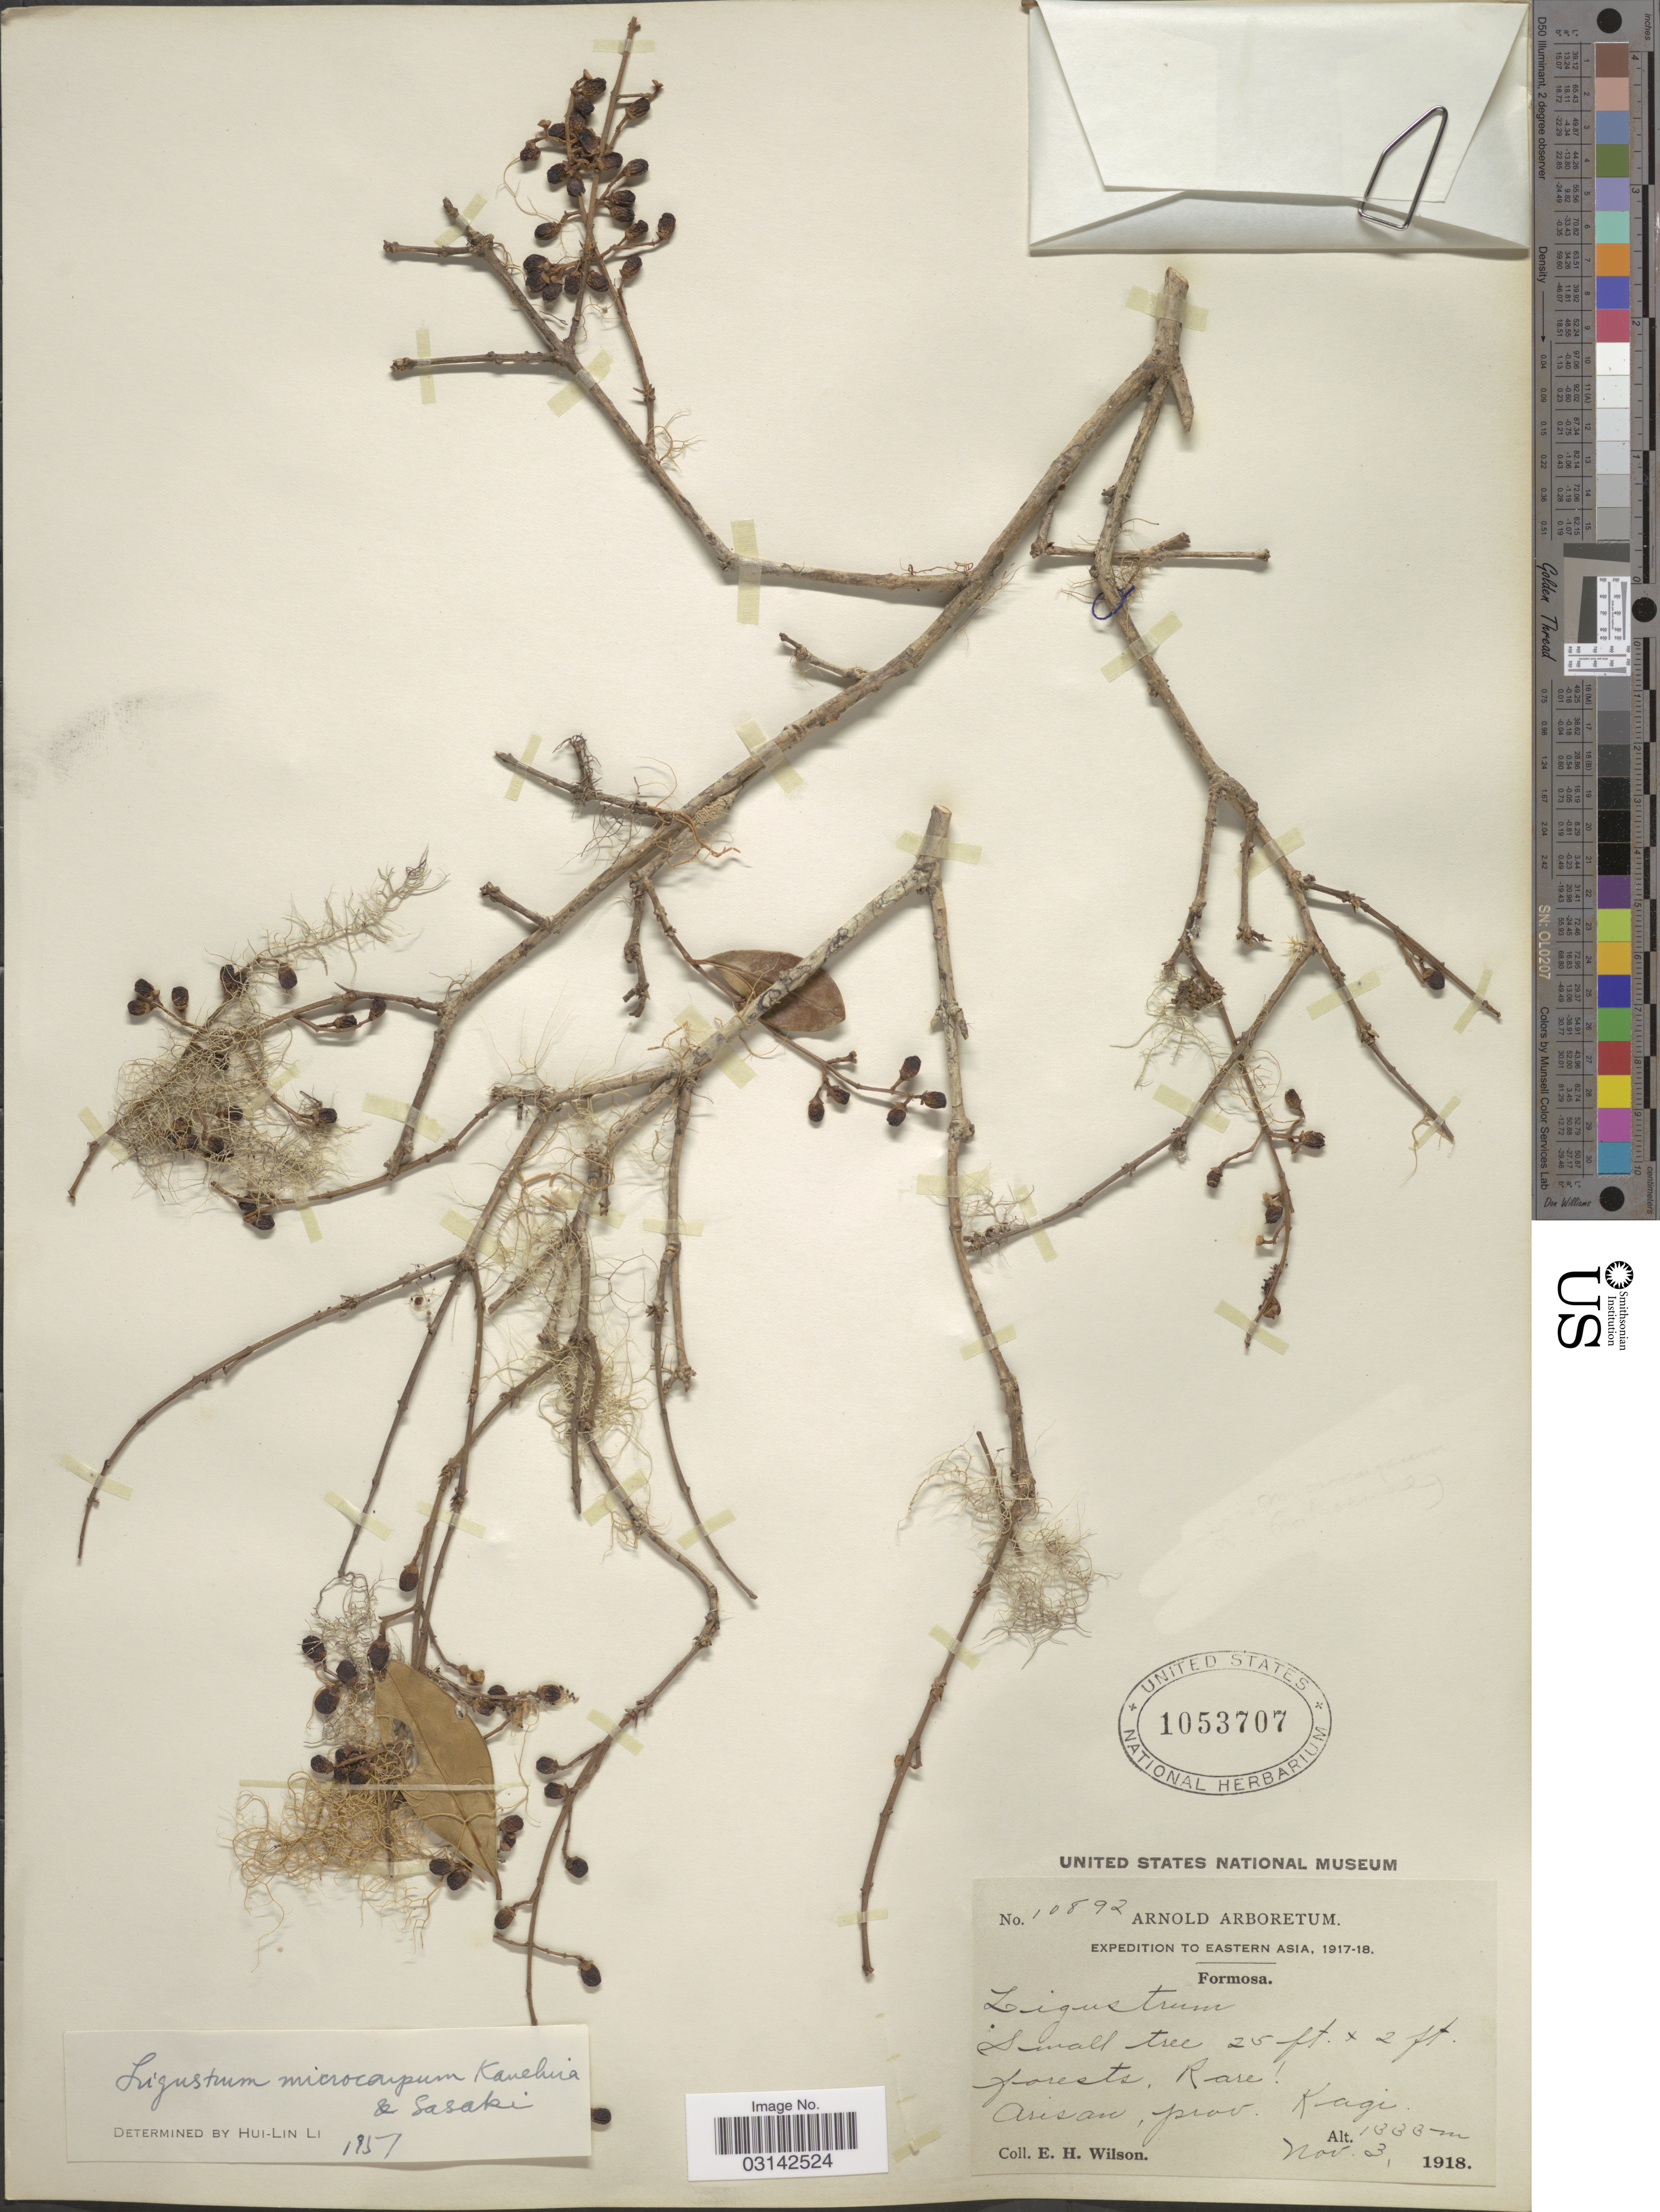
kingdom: Plantae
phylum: Tracheophyta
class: Magnoliopsida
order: Lamiales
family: Oleaceae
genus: Ligustrum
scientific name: Ligustrum microcarpum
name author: Kaneh. & Sasaki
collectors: E. Wilson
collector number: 10892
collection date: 1918-11-03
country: Taiwan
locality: Eastern Asia, Formosa, Arisan, prov. Kagi.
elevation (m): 1333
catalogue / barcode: US 1053707